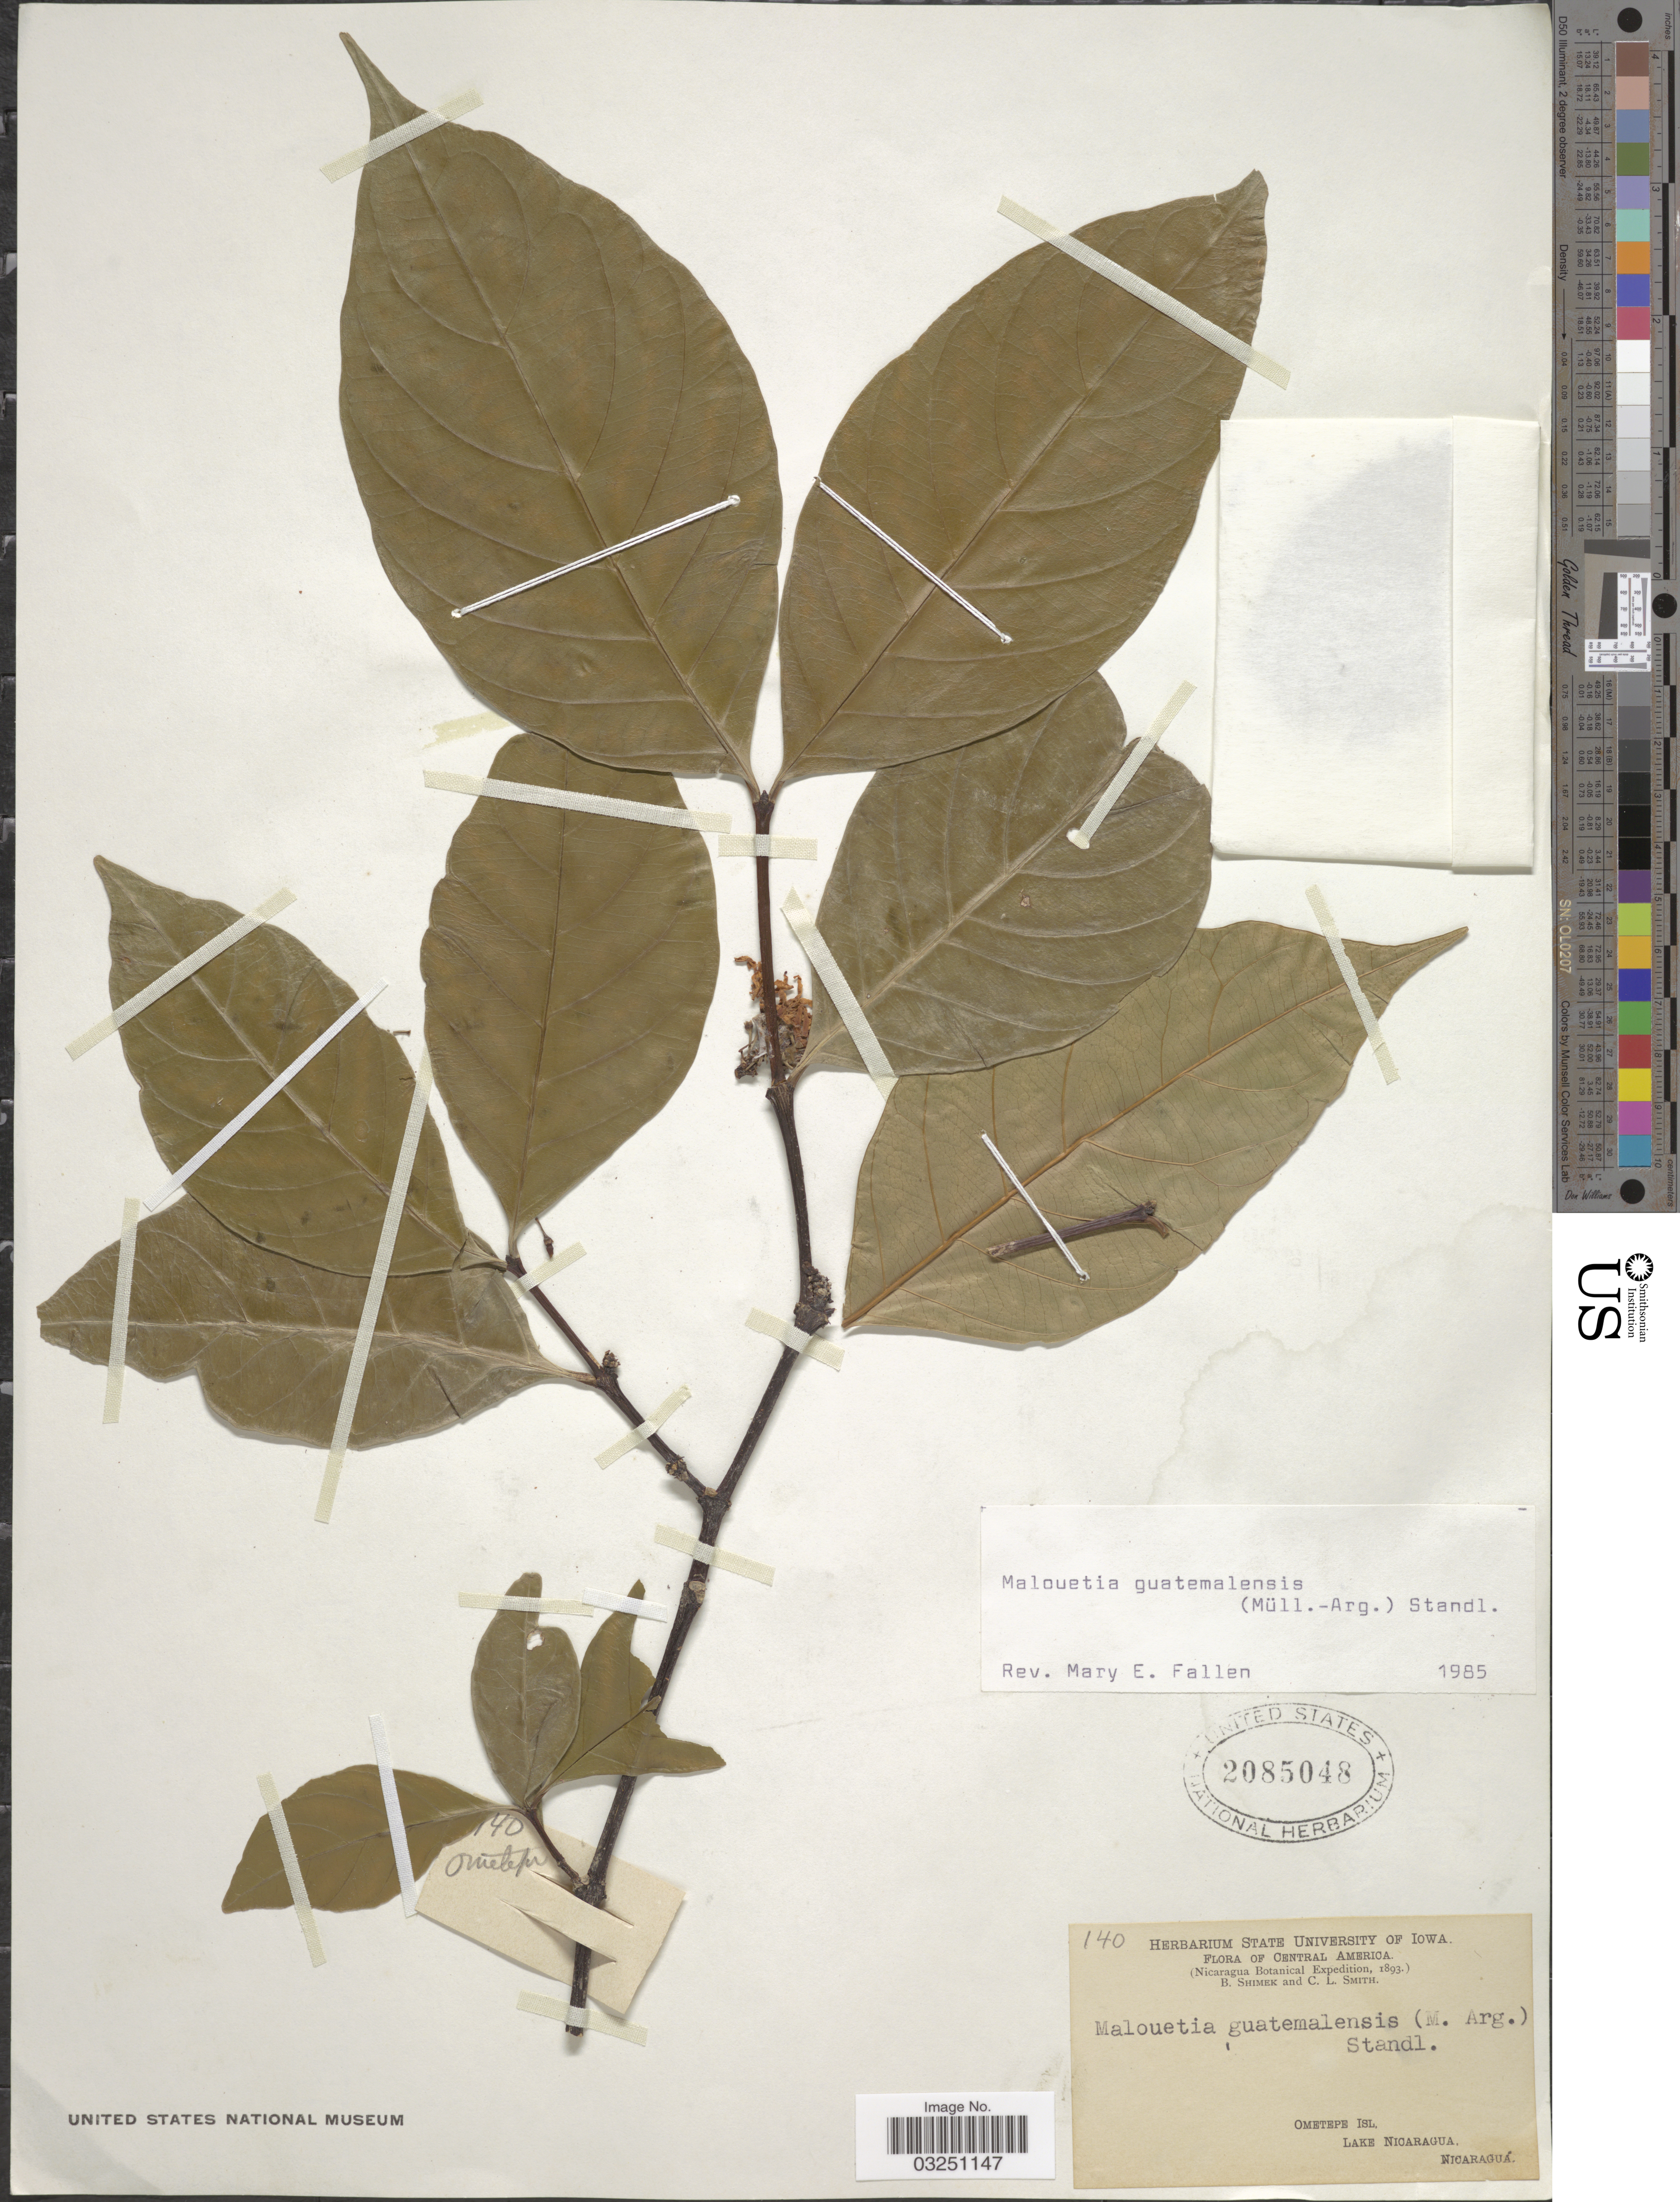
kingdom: Plantae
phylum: Tracheophyta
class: Magnoliopsida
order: Gentianales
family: Apocynaceae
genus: Malouetia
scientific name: Malouetia guatemalensis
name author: (Müll. Arg.) Standl.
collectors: B. Shimek & C. L. Smith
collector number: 140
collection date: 1893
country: Nicaragua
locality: Ometepe Isl., Lake Nicaragua.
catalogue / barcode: US 2085048